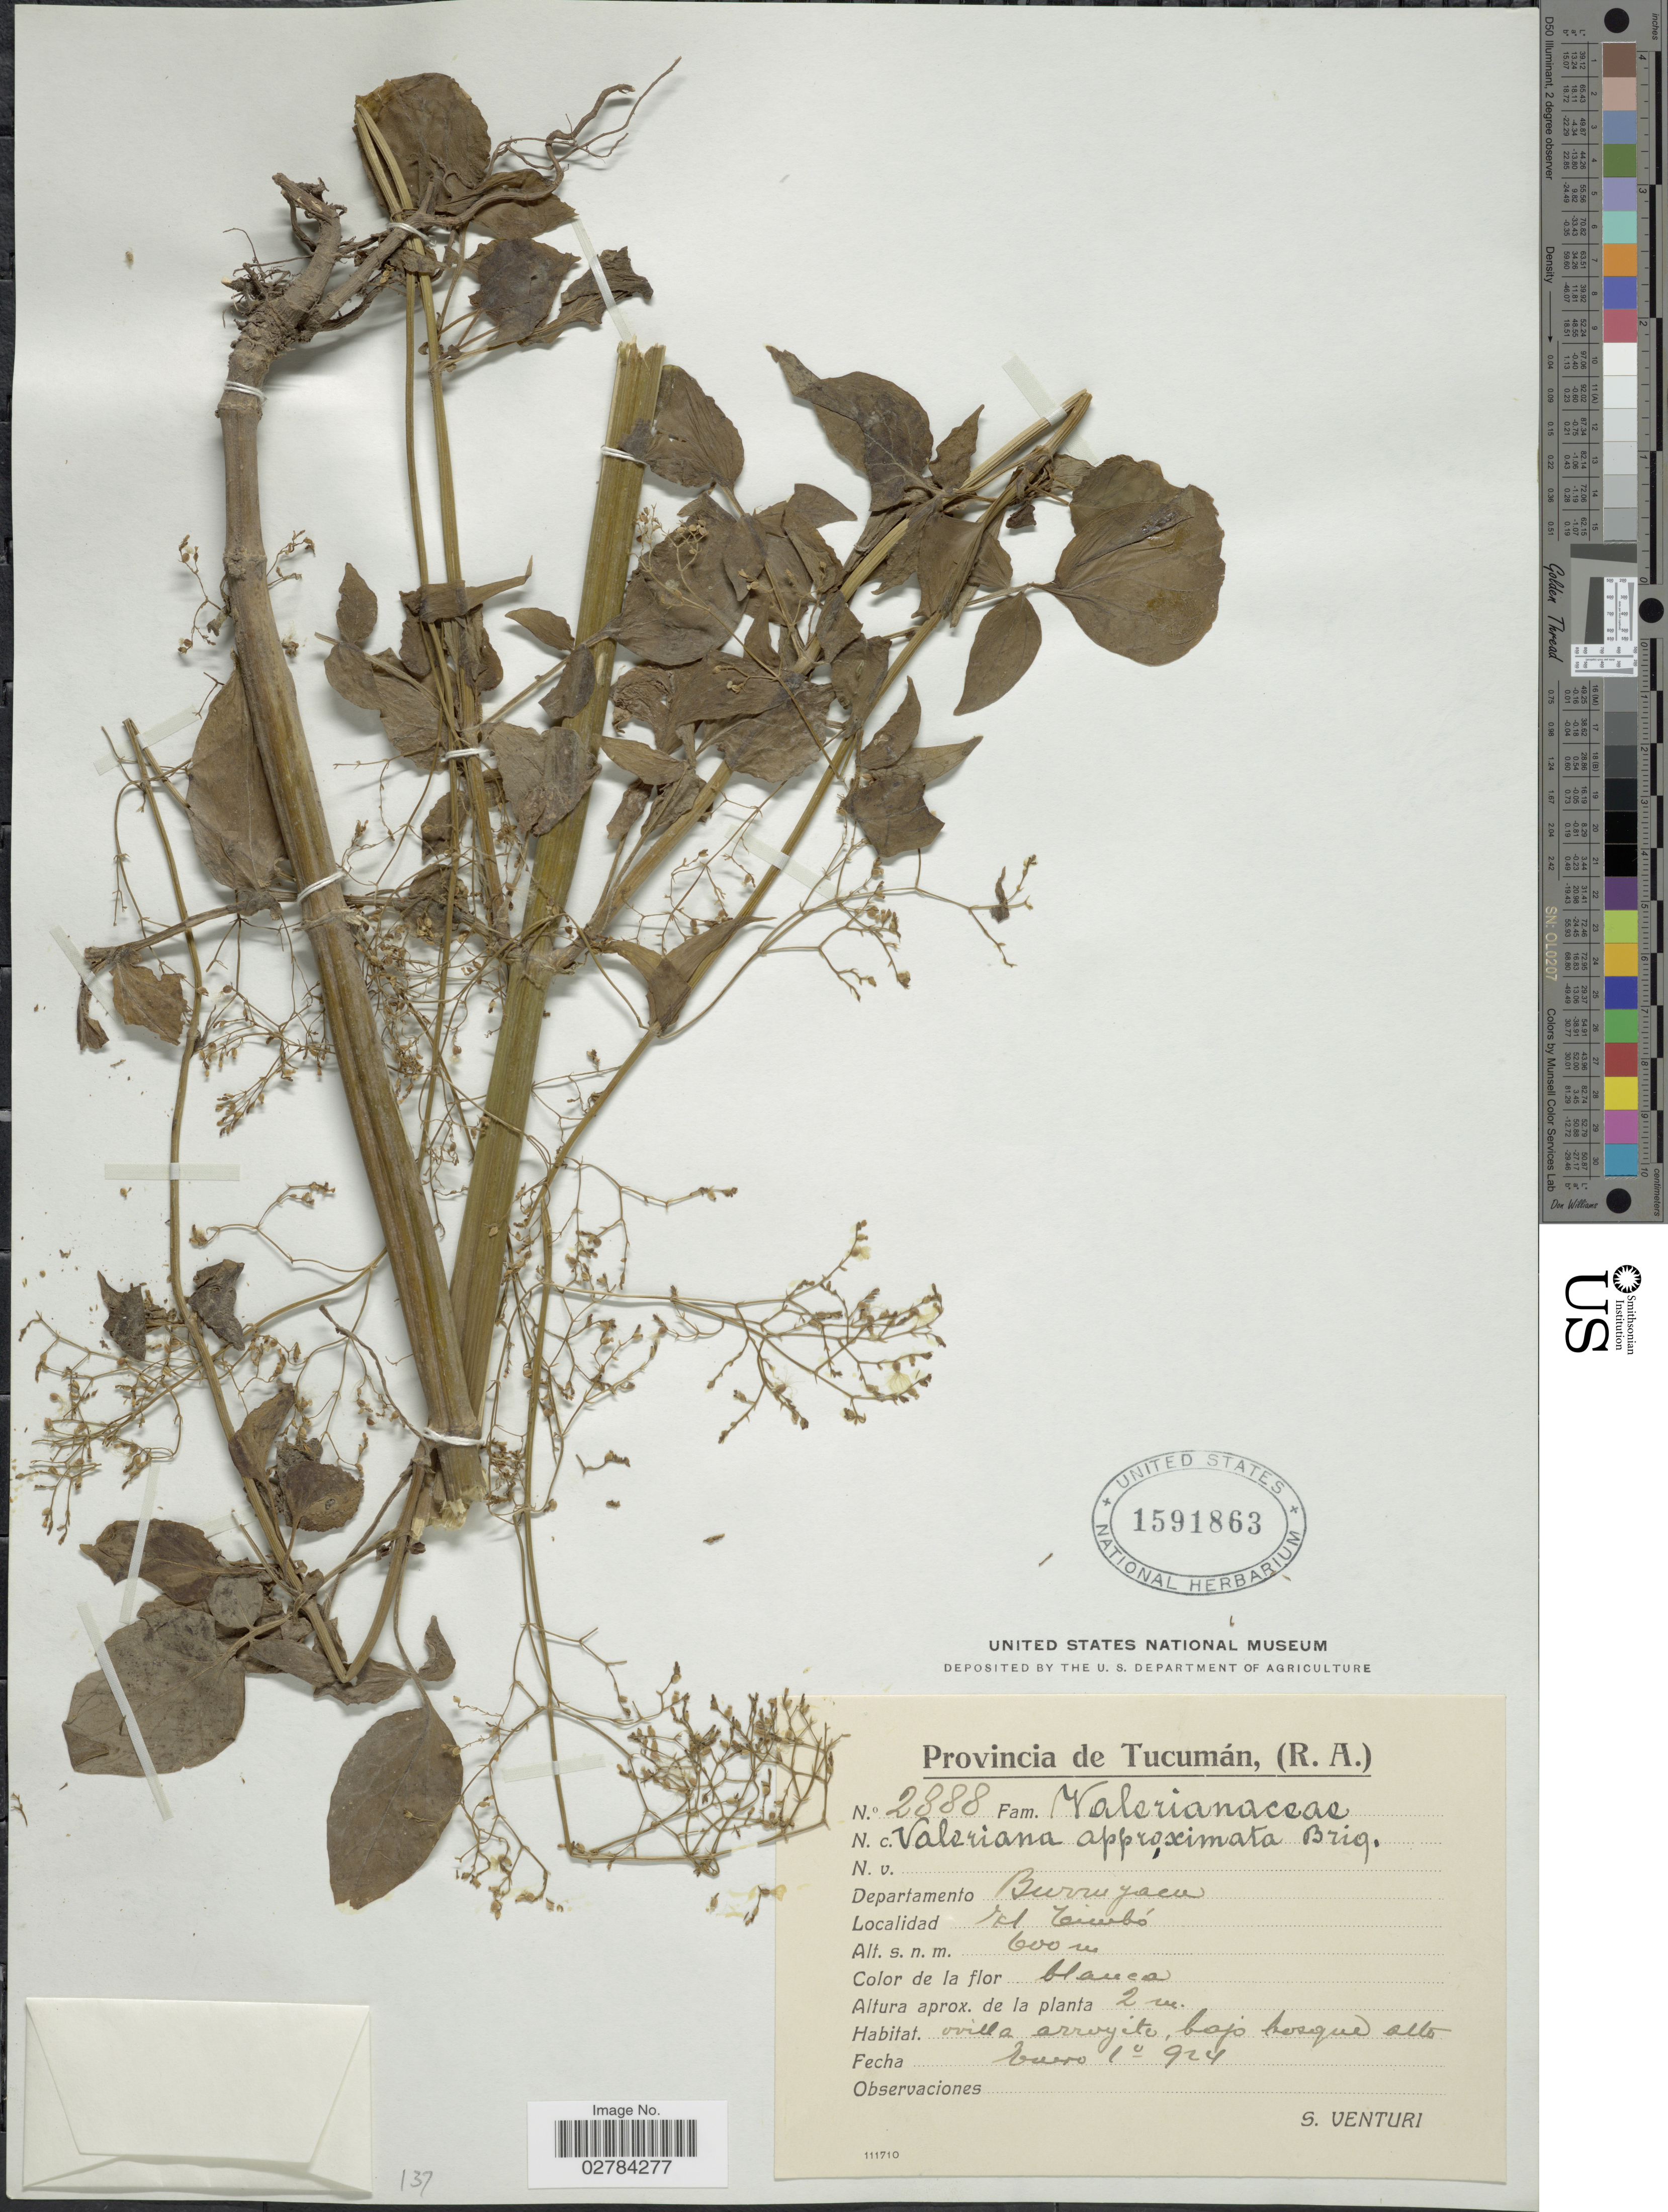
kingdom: Plantae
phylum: Tracheophyta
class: Magnoliopsida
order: Dipsacales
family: Caprifoliaceae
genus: Valeriana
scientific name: Valeriana approximata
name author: Briq.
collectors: S. Venturi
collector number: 2888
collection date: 1924-01-01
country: Argentina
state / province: Tucuman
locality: (R.A.). Departamento Burruyacu. El Timbó.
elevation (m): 600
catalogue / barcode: US 1591863